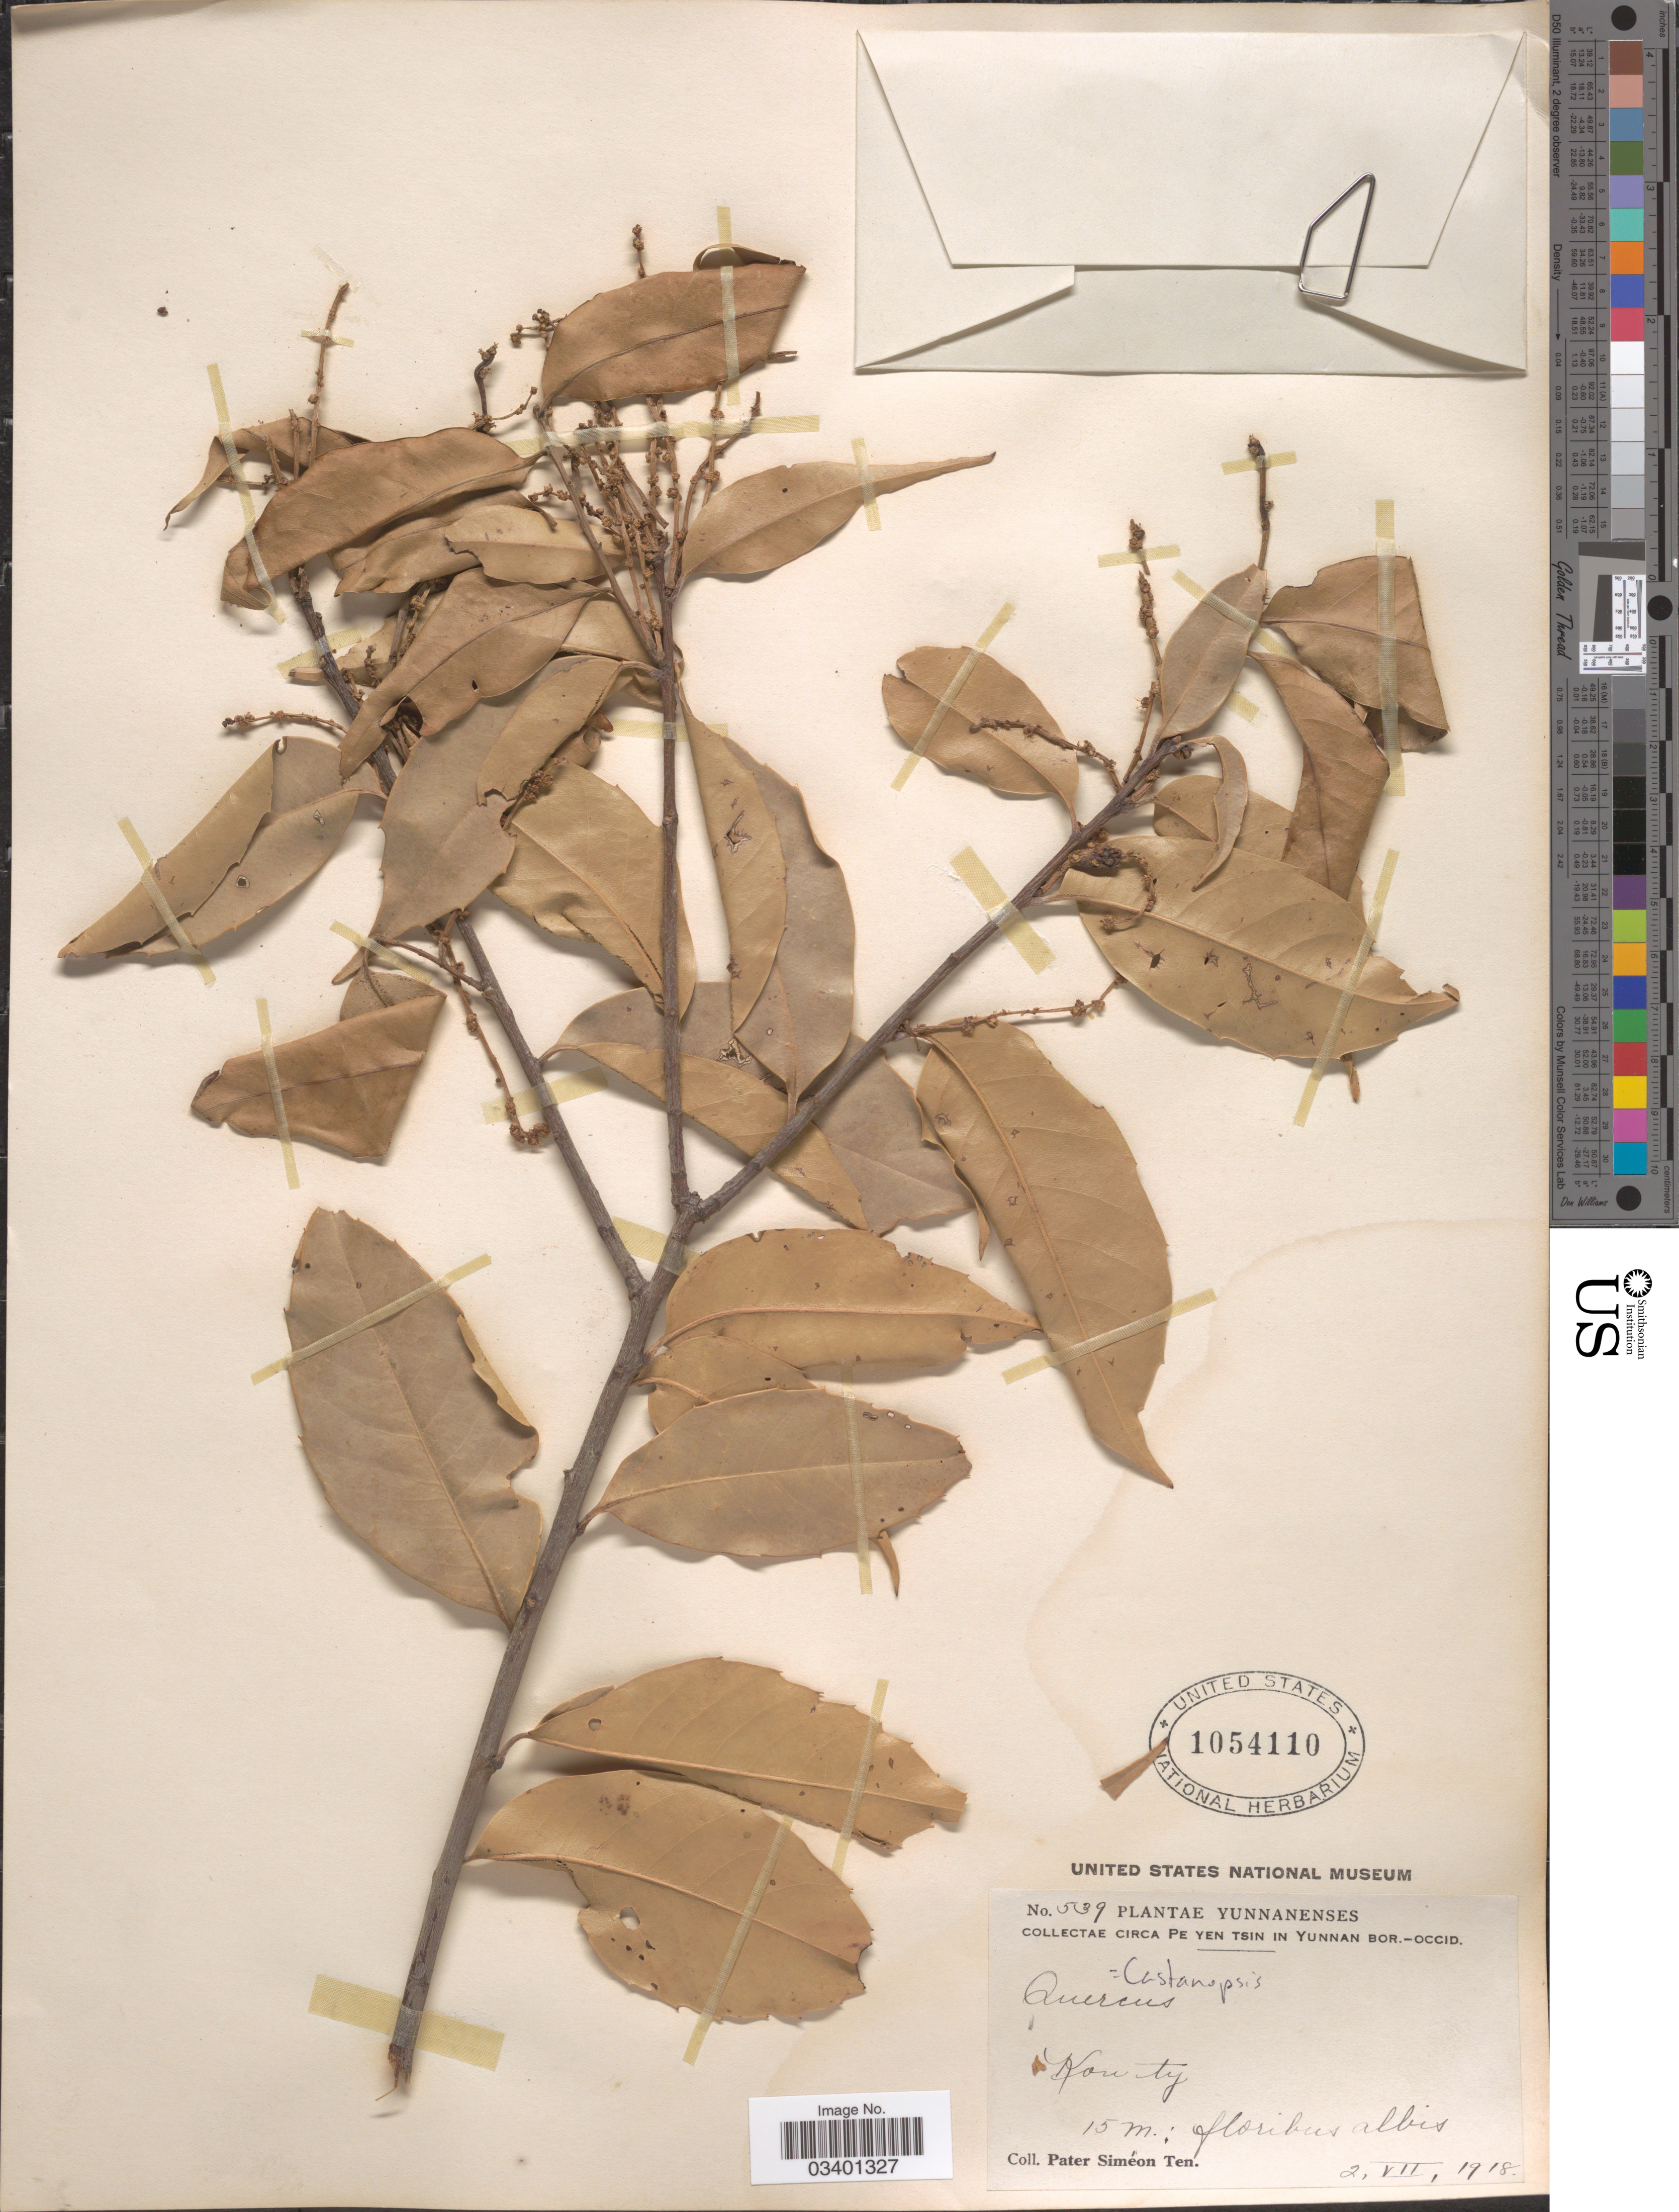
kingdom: Plantae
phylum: Tracheophyta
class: Magnoliopsida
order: Fagales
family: Fagaceae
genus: Castanopsis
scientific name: Castanopsis sp.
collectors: P. S. Ten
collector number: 539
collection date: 1918-07-02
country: China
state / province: Yunnan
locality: Circa Pe Yen Tsin in Yunnan Bor.-Occid. Kon ty.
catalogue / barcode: US 1054110